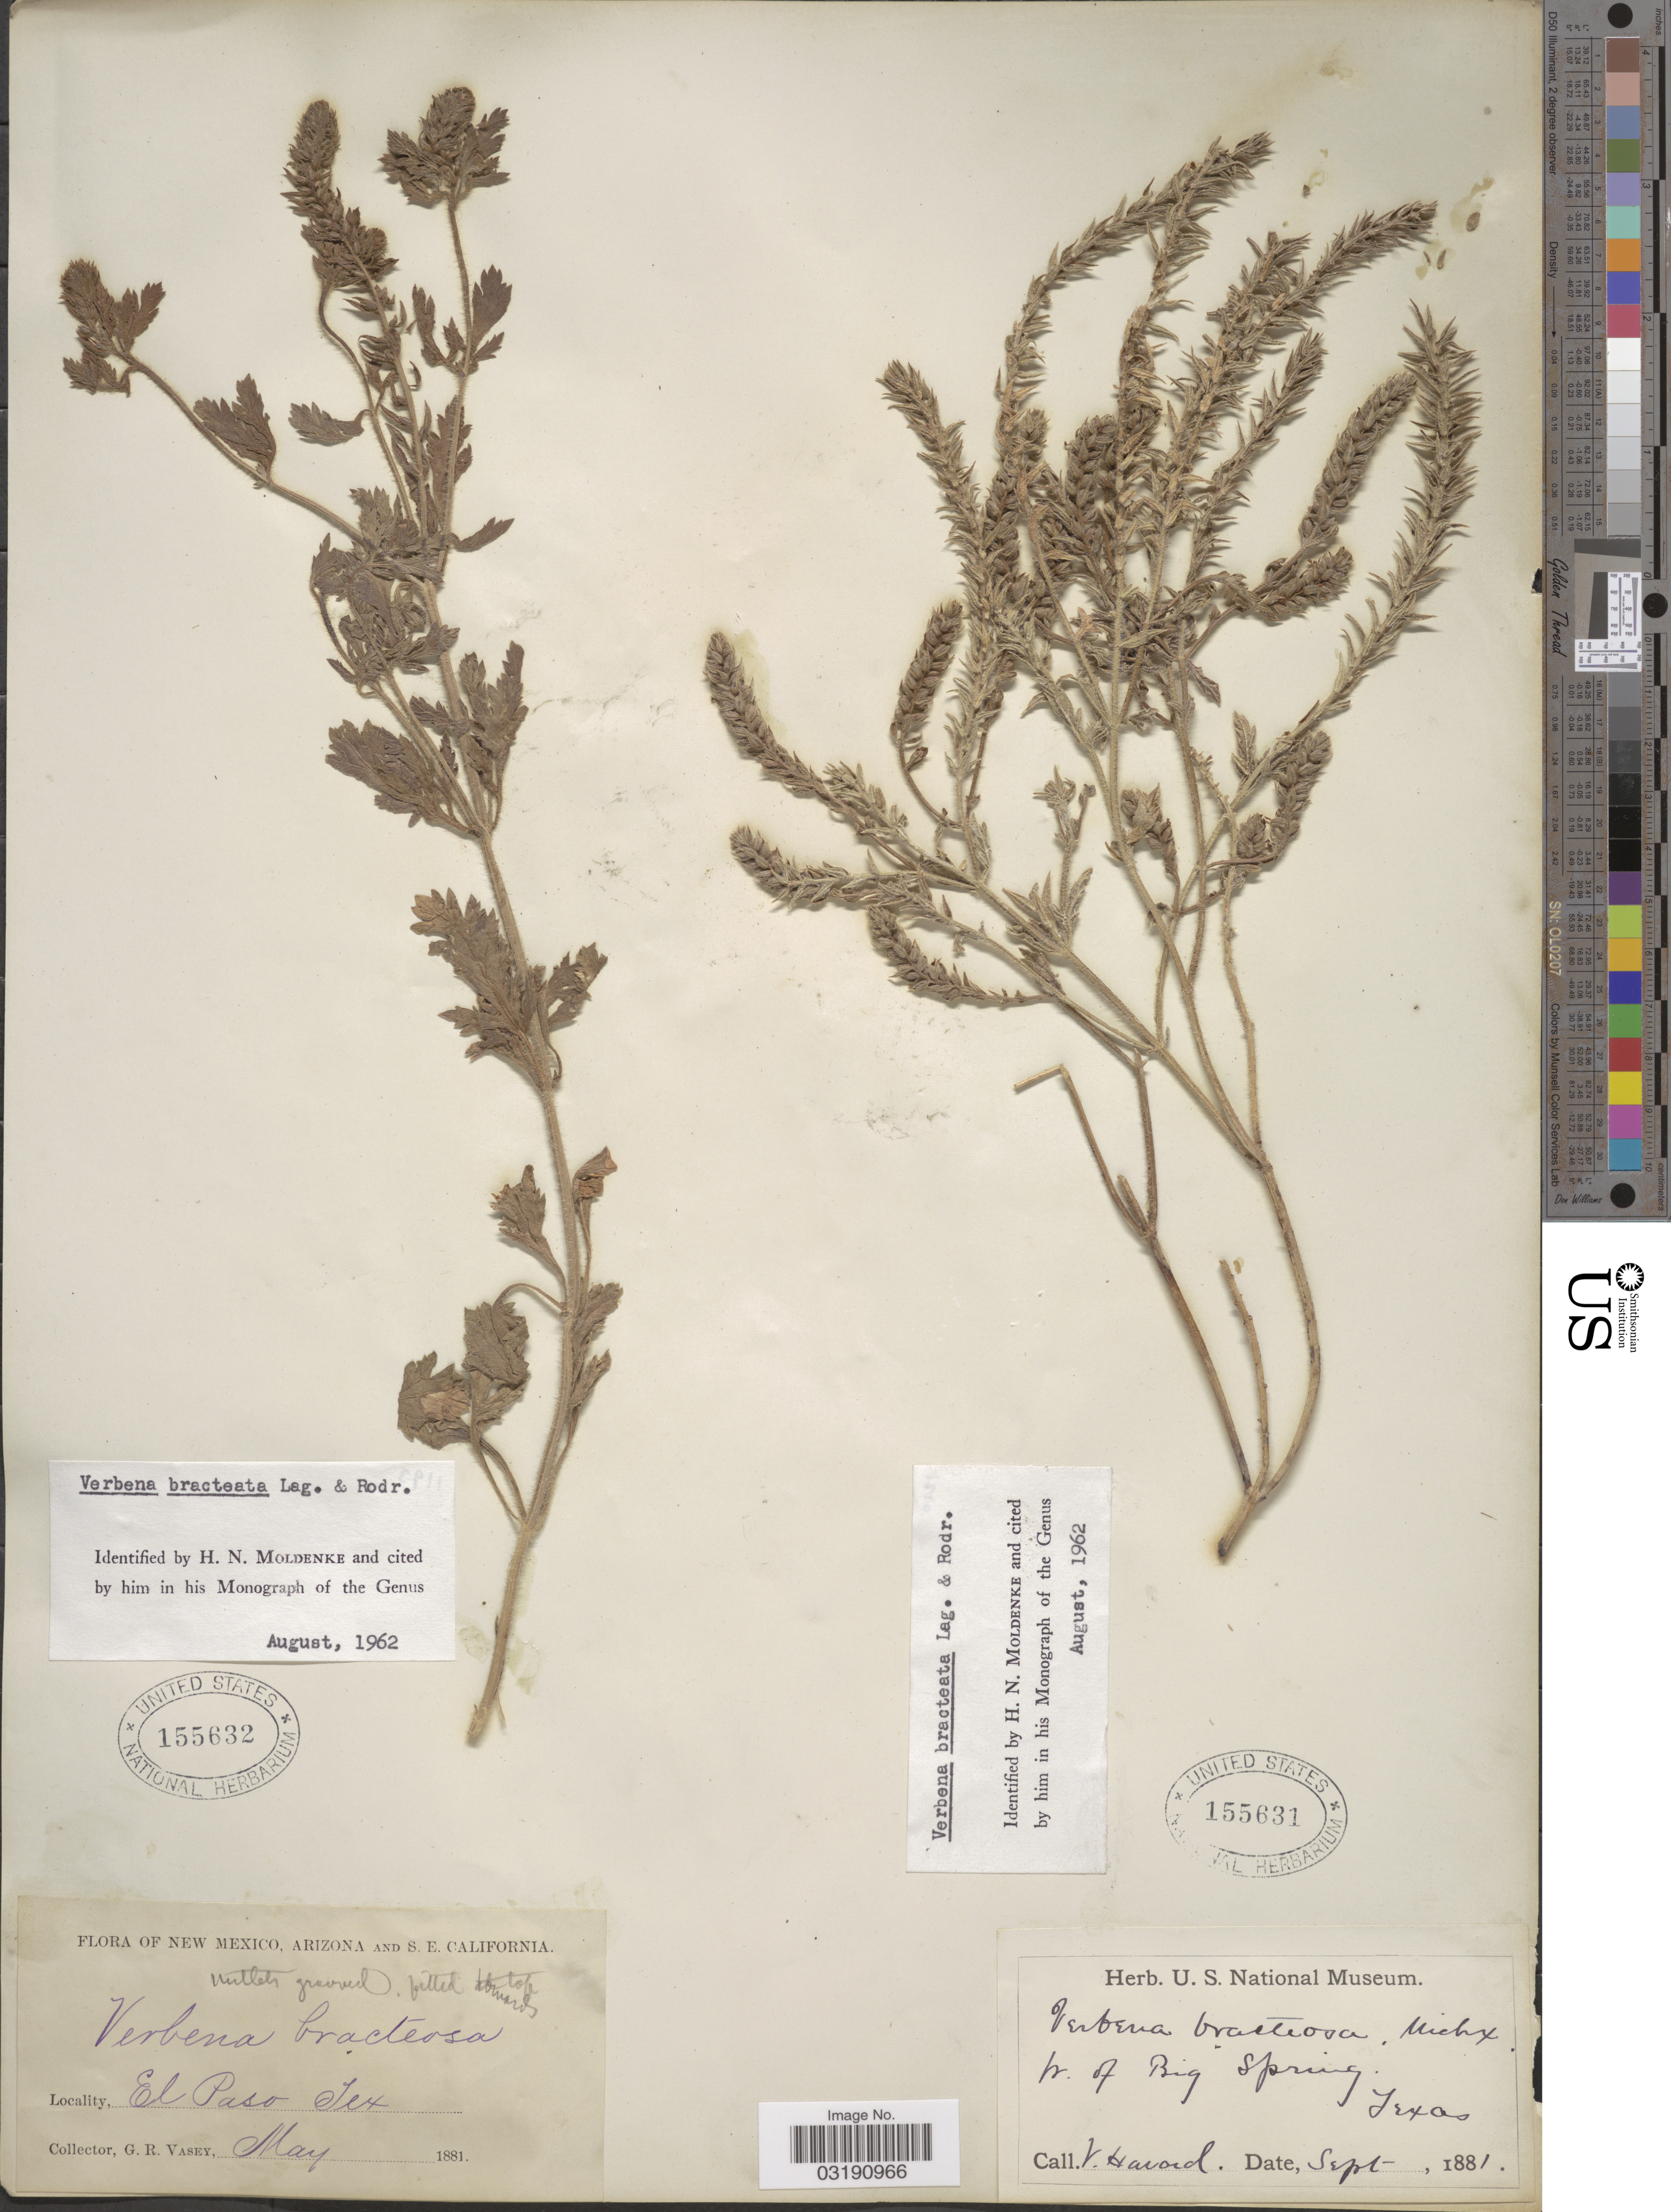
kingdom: Plantae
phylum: Tracheophyta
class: Magnoliopsida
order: Lamiales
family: Verbenaceae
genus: Verbena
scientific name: Verbena bracteata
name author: Cav. ex Lag. & Rodr.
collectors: G. R. Vasey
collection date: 1881-05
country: United States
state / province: Texas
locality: El Paso.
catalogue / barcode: US 155632